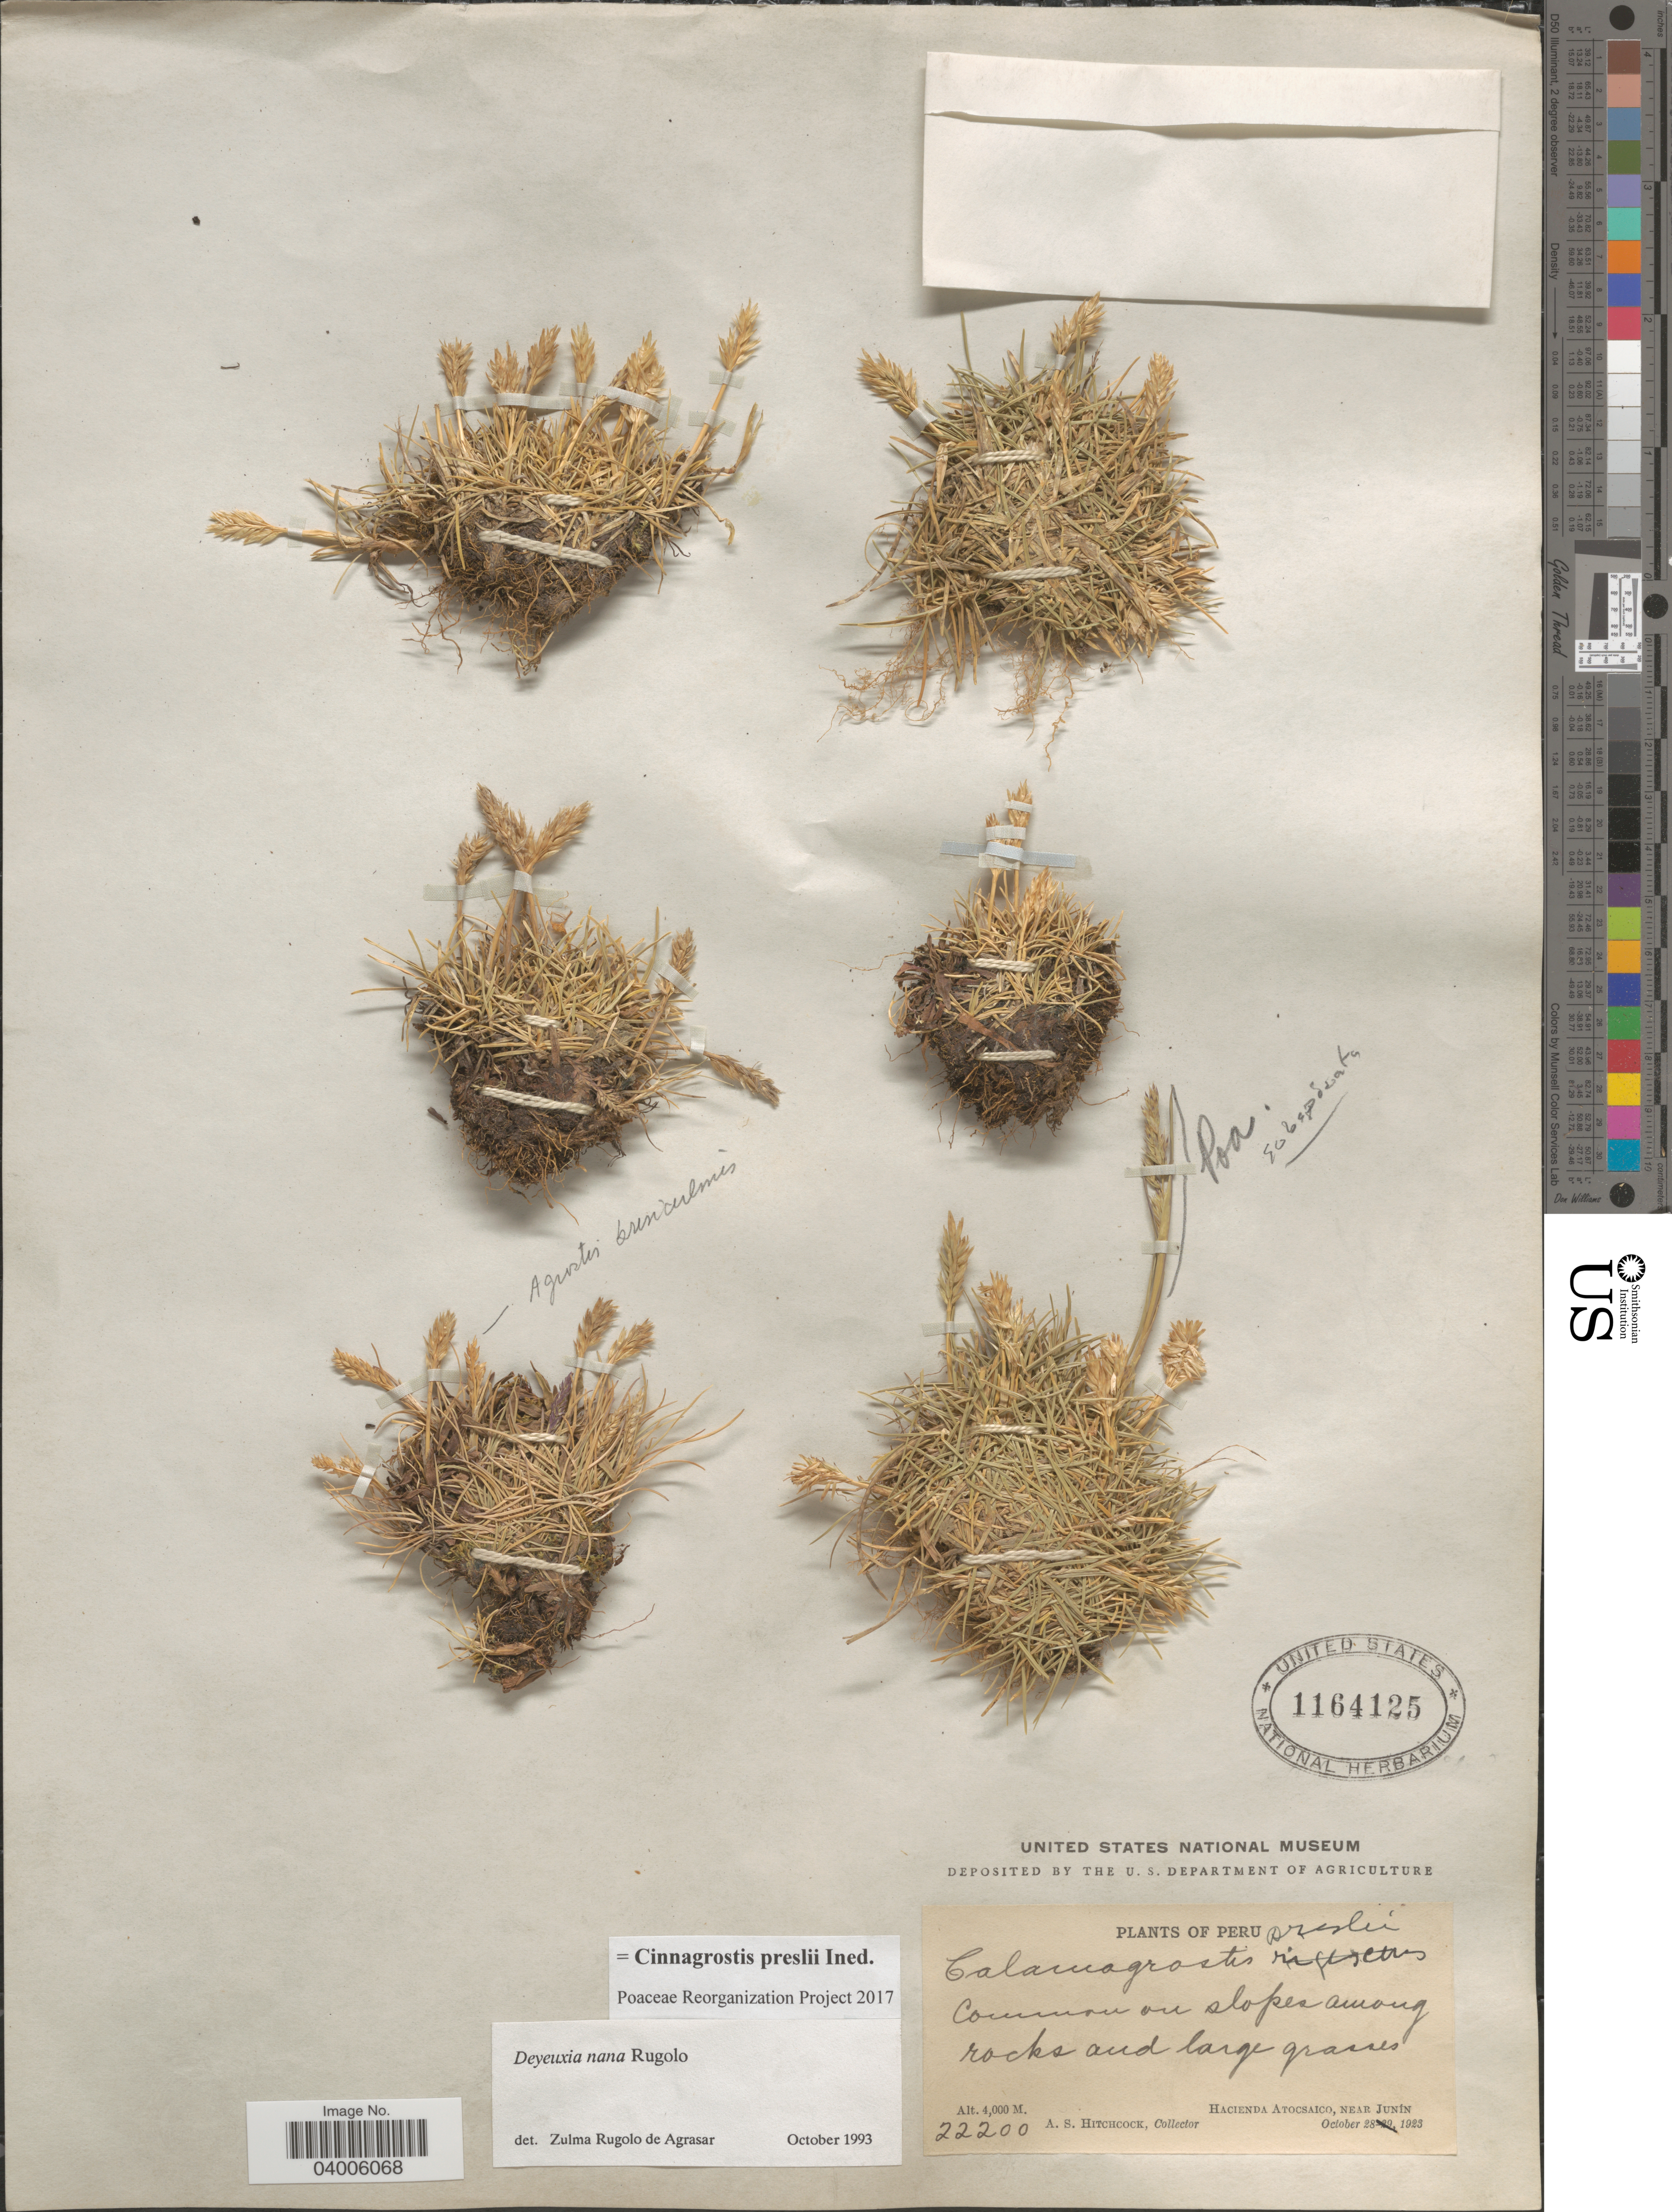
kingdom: Plantae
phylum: Tracheophyta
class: Liliopsida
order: Poales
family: Poaceae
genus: Cinnagrostis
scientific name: Cinnagrostis preslii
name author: (Kunth) P.M. Peterson et al.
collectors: A. S. Hitchcock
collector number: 22200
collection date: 1923-10-28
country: Peru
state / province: Junín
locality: Hacienda Atocsaico, near Junín.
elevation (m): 4000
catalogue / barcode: US 1164125